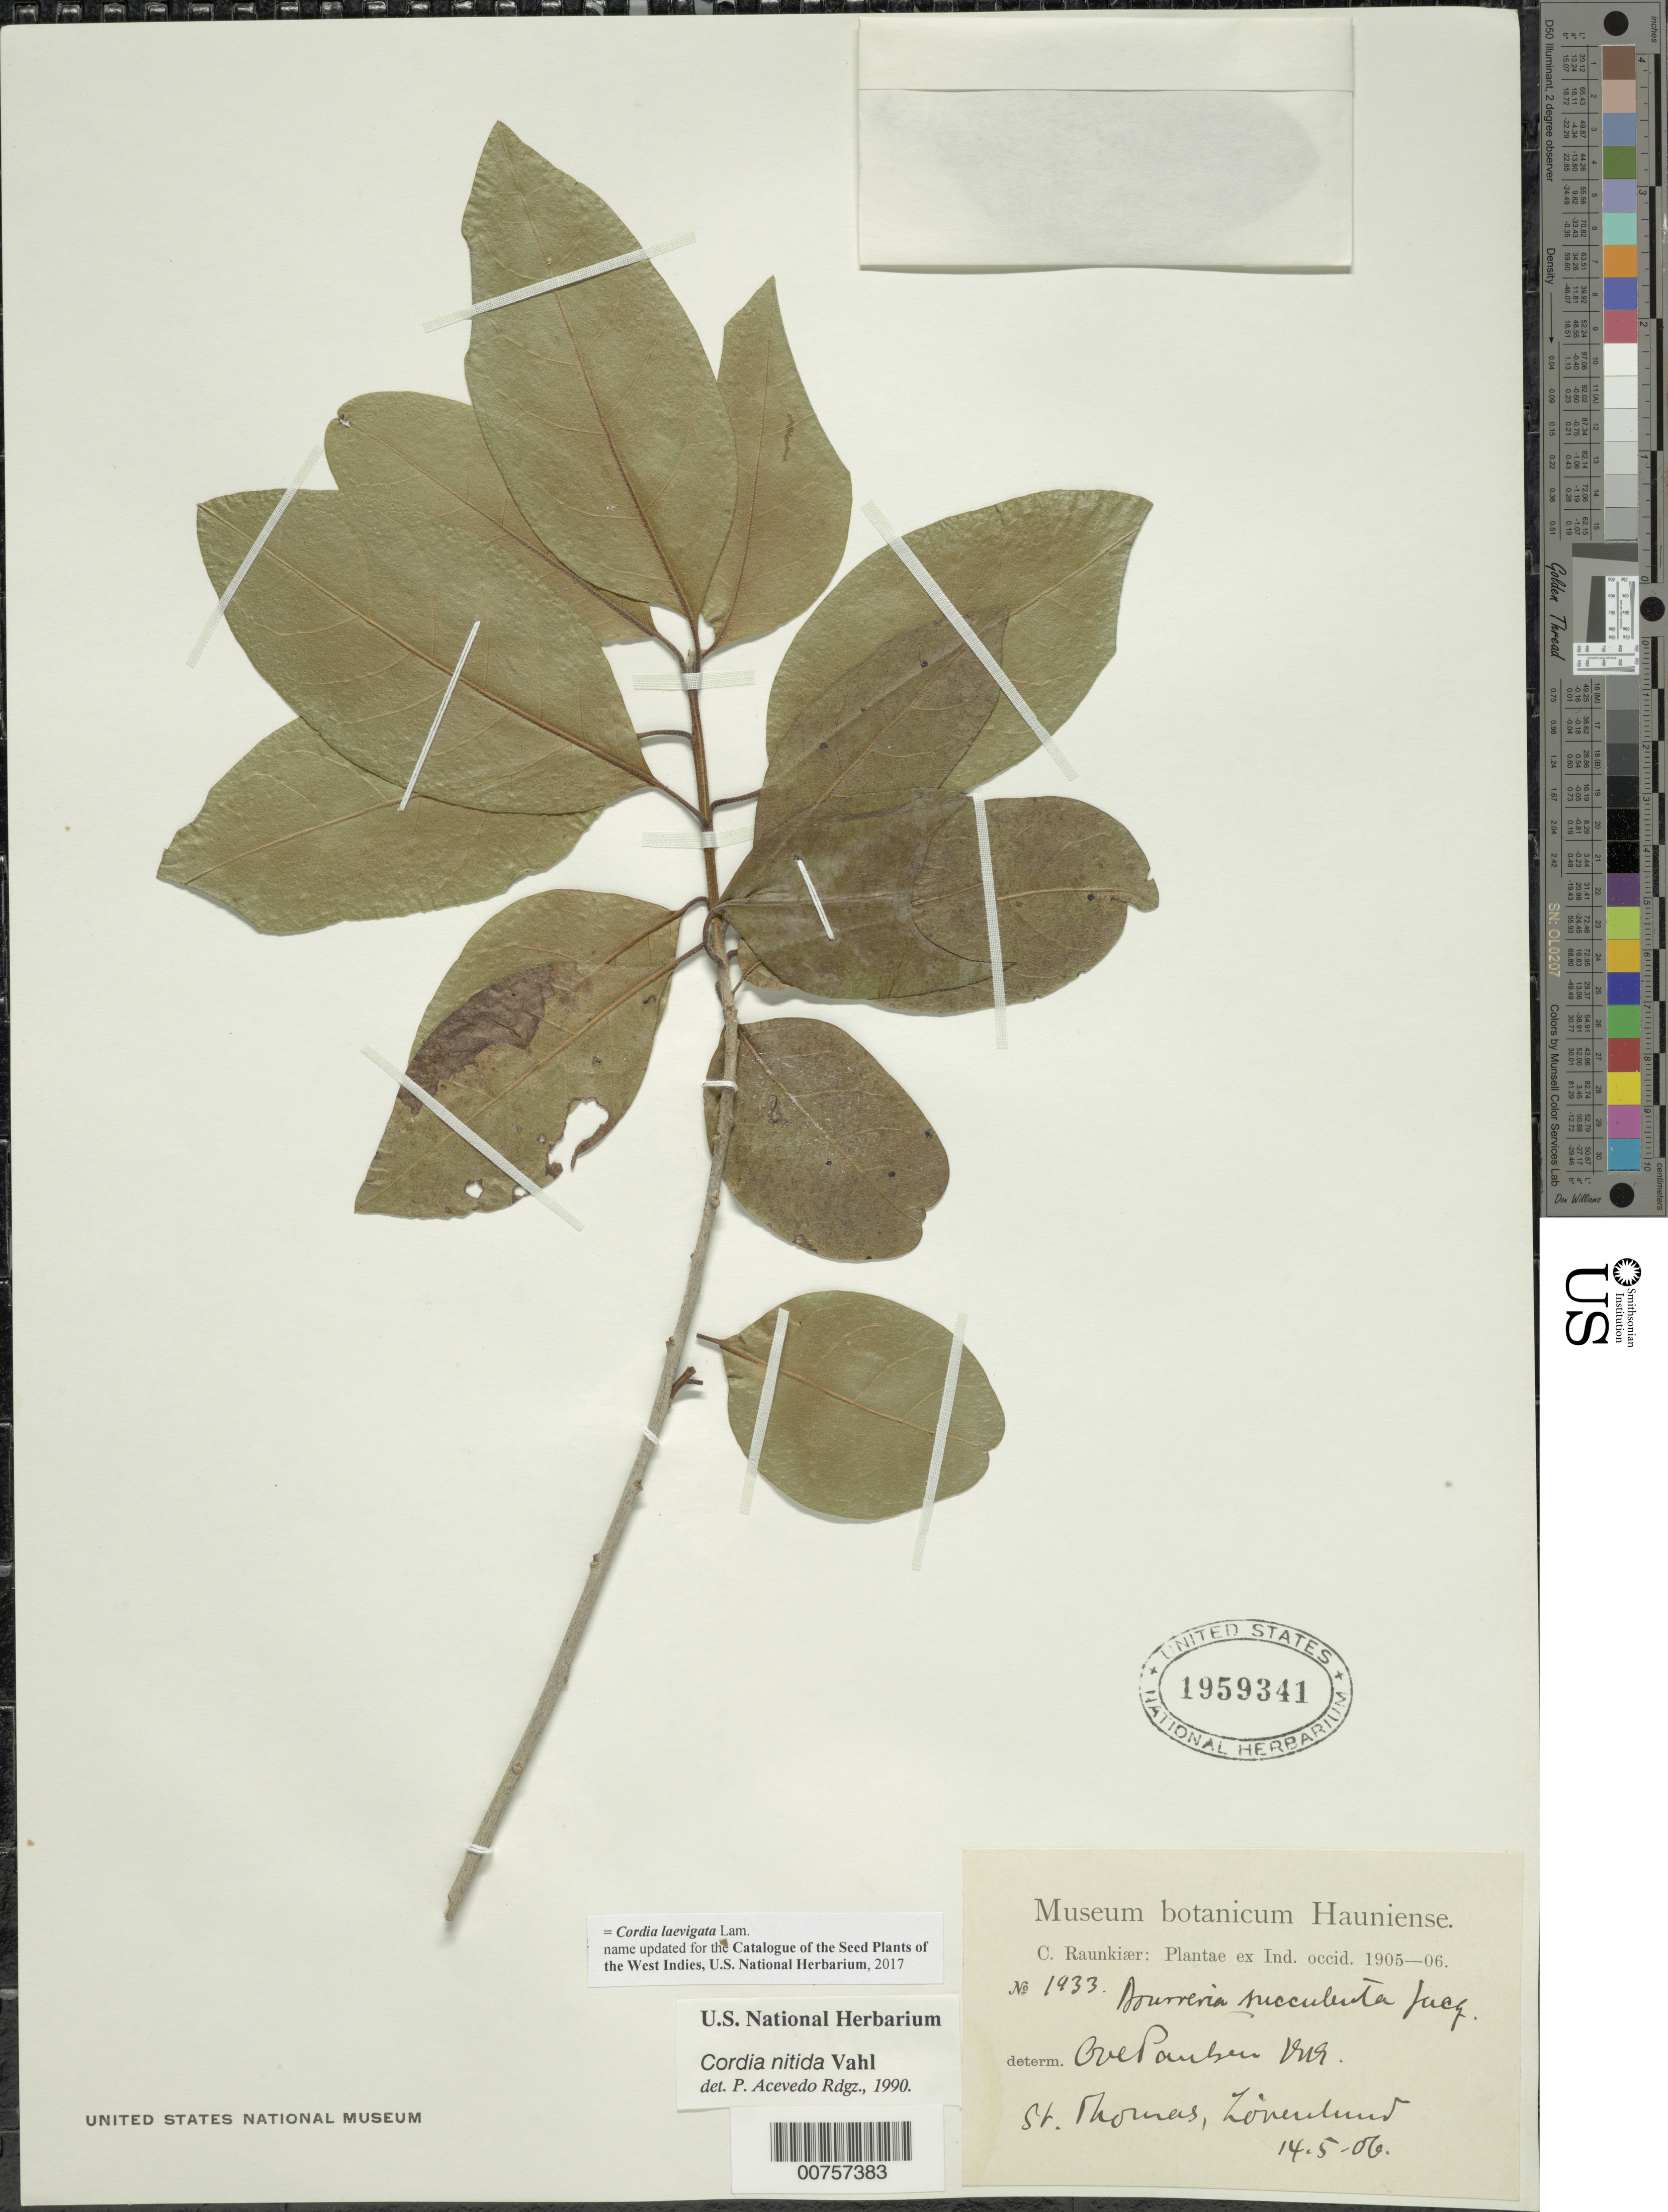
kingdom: Plantae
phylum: Tracheophyta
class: Magnoliopsida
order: Boraginales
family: Cordiaceae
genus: Cordia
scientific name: Cordia laevigata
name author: Lam.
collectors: C. Raunkiær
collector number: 1933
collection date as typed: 14 May 1906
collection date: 1906-05-14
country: U.S. Virgin Islands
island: St. Thomas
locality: Lovelund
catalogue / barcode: US 1959341